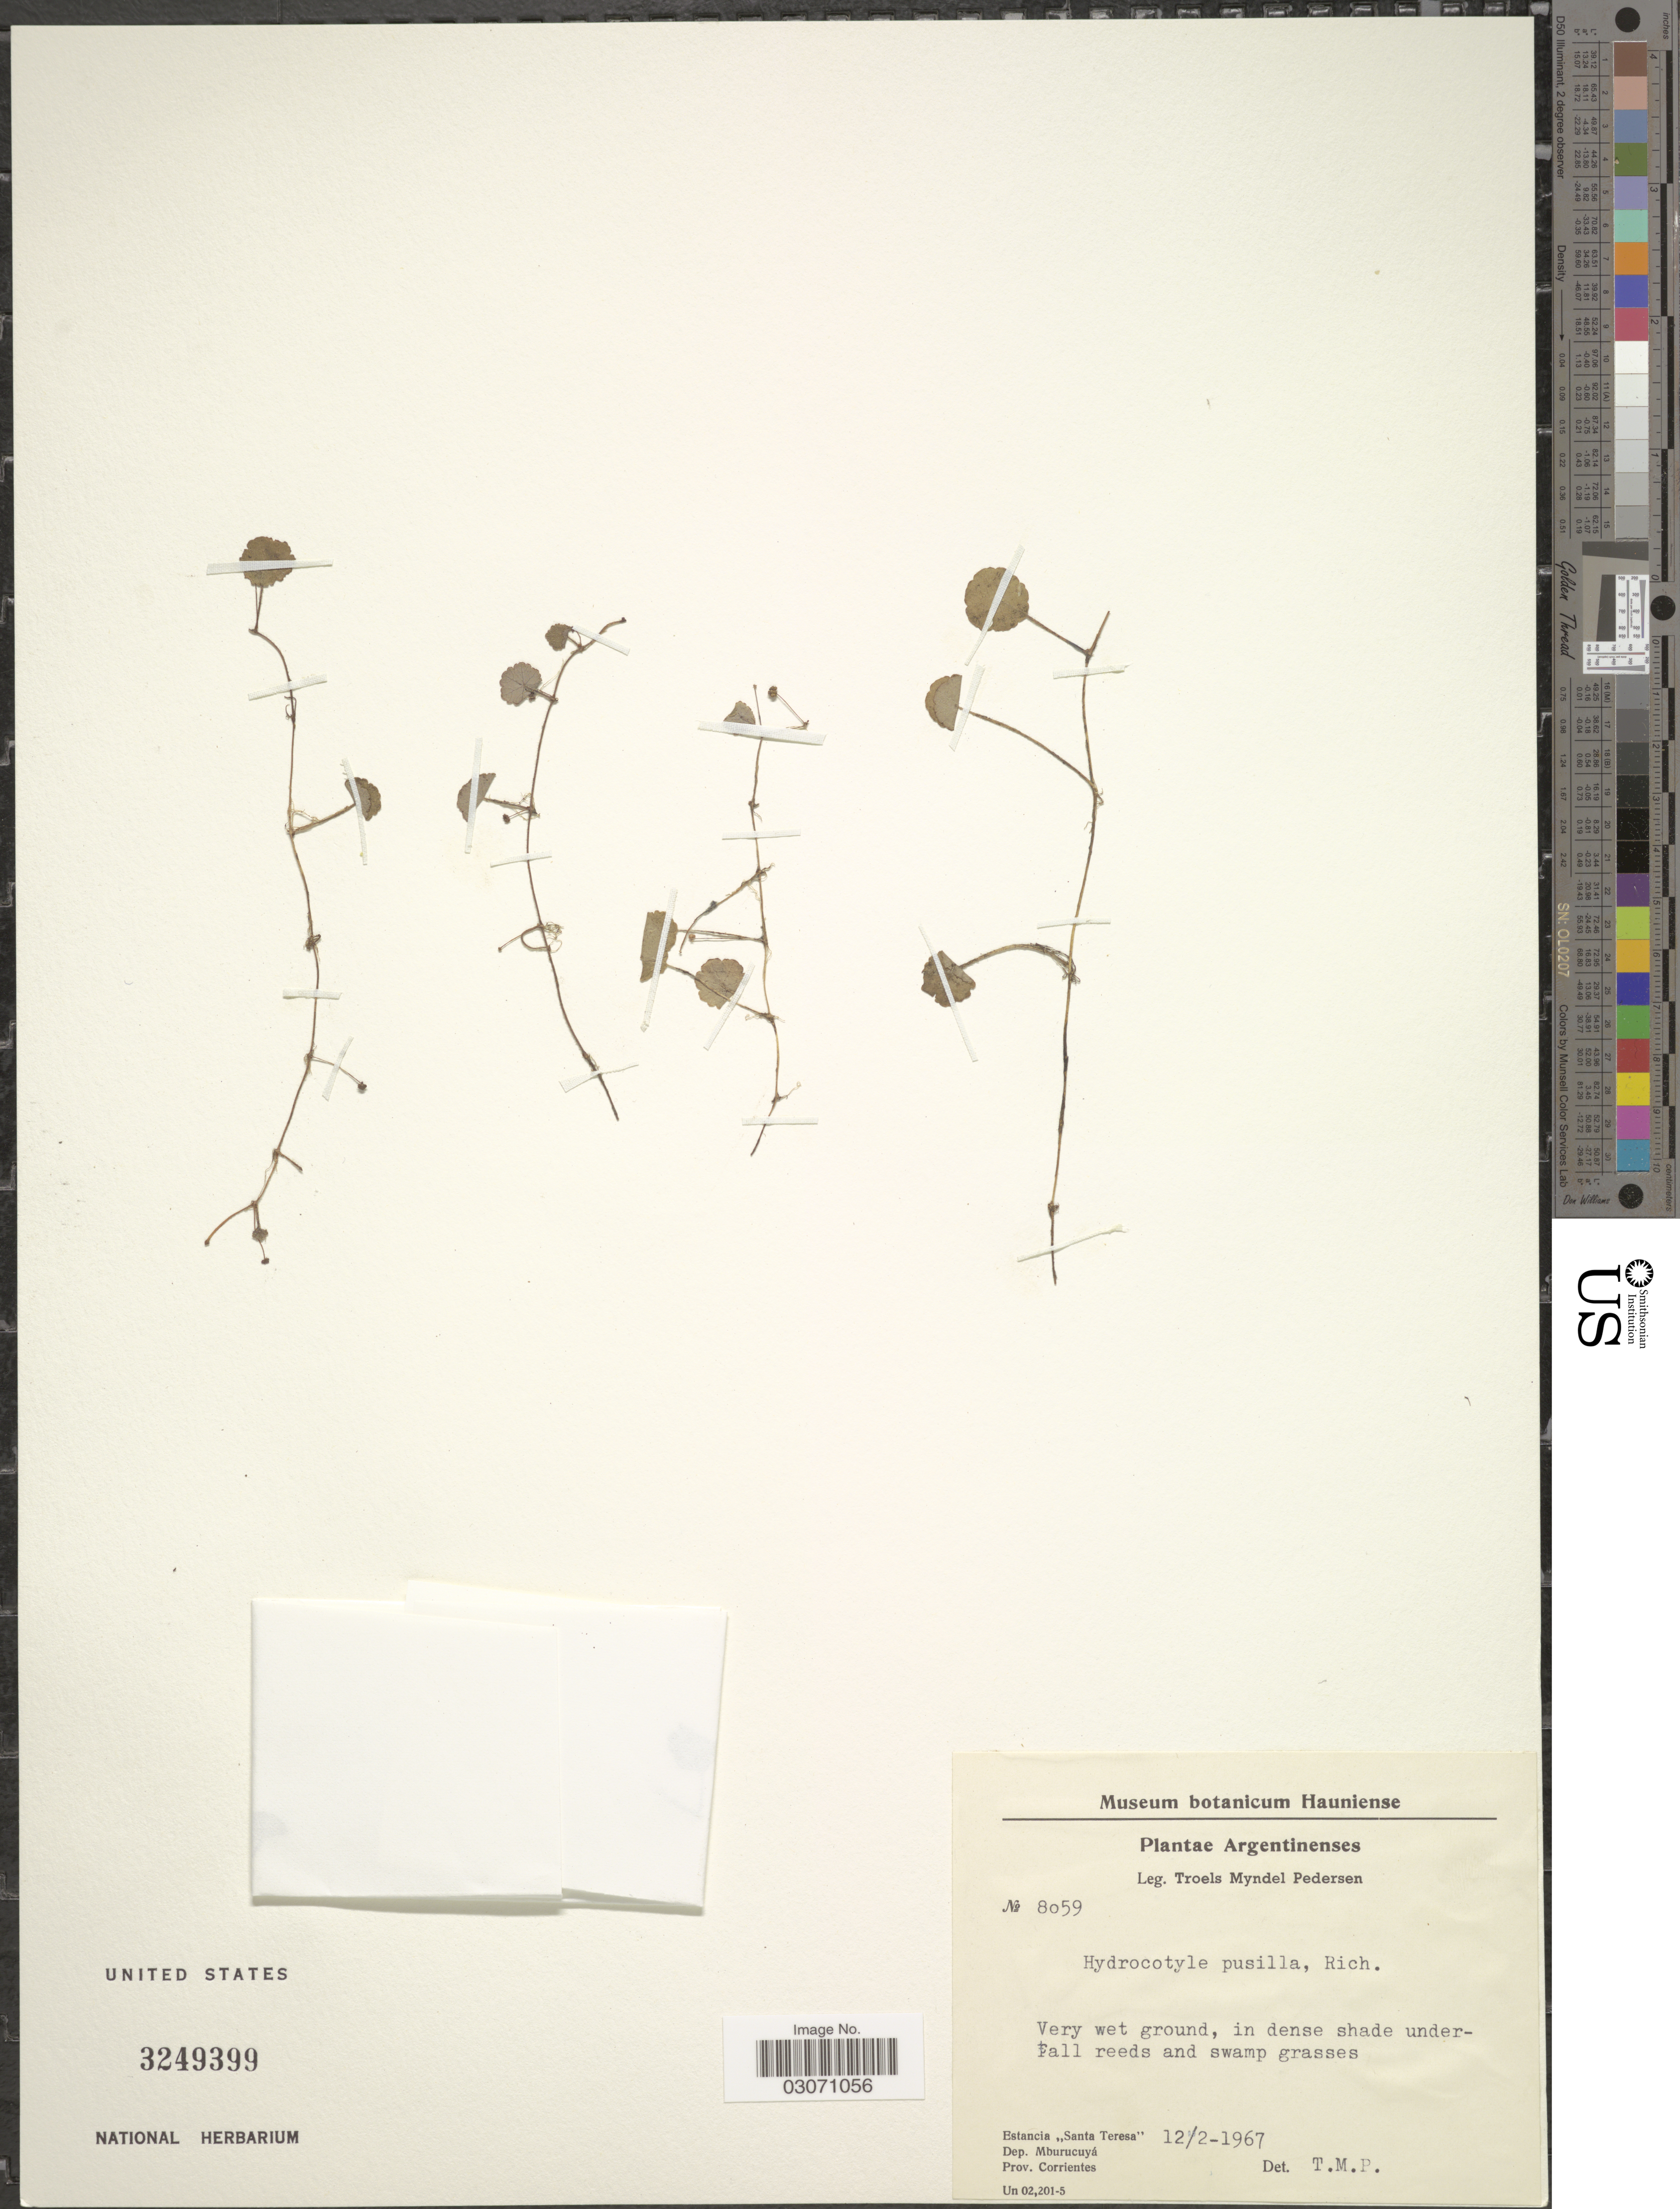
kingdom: Plantae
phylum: Tracheophyta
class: Magnoliopsida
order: Apiales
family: Araliaceae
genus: Hydrocotyle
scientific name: Hydrocotyle pusilla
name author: A. Rich.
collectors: T. Pederson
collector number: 8059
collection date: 1967-02-12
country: Argentina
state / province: Corrientes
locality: Estancia "Santa Teresa", Dep. Mburucuyá.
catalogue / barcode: US 3249399